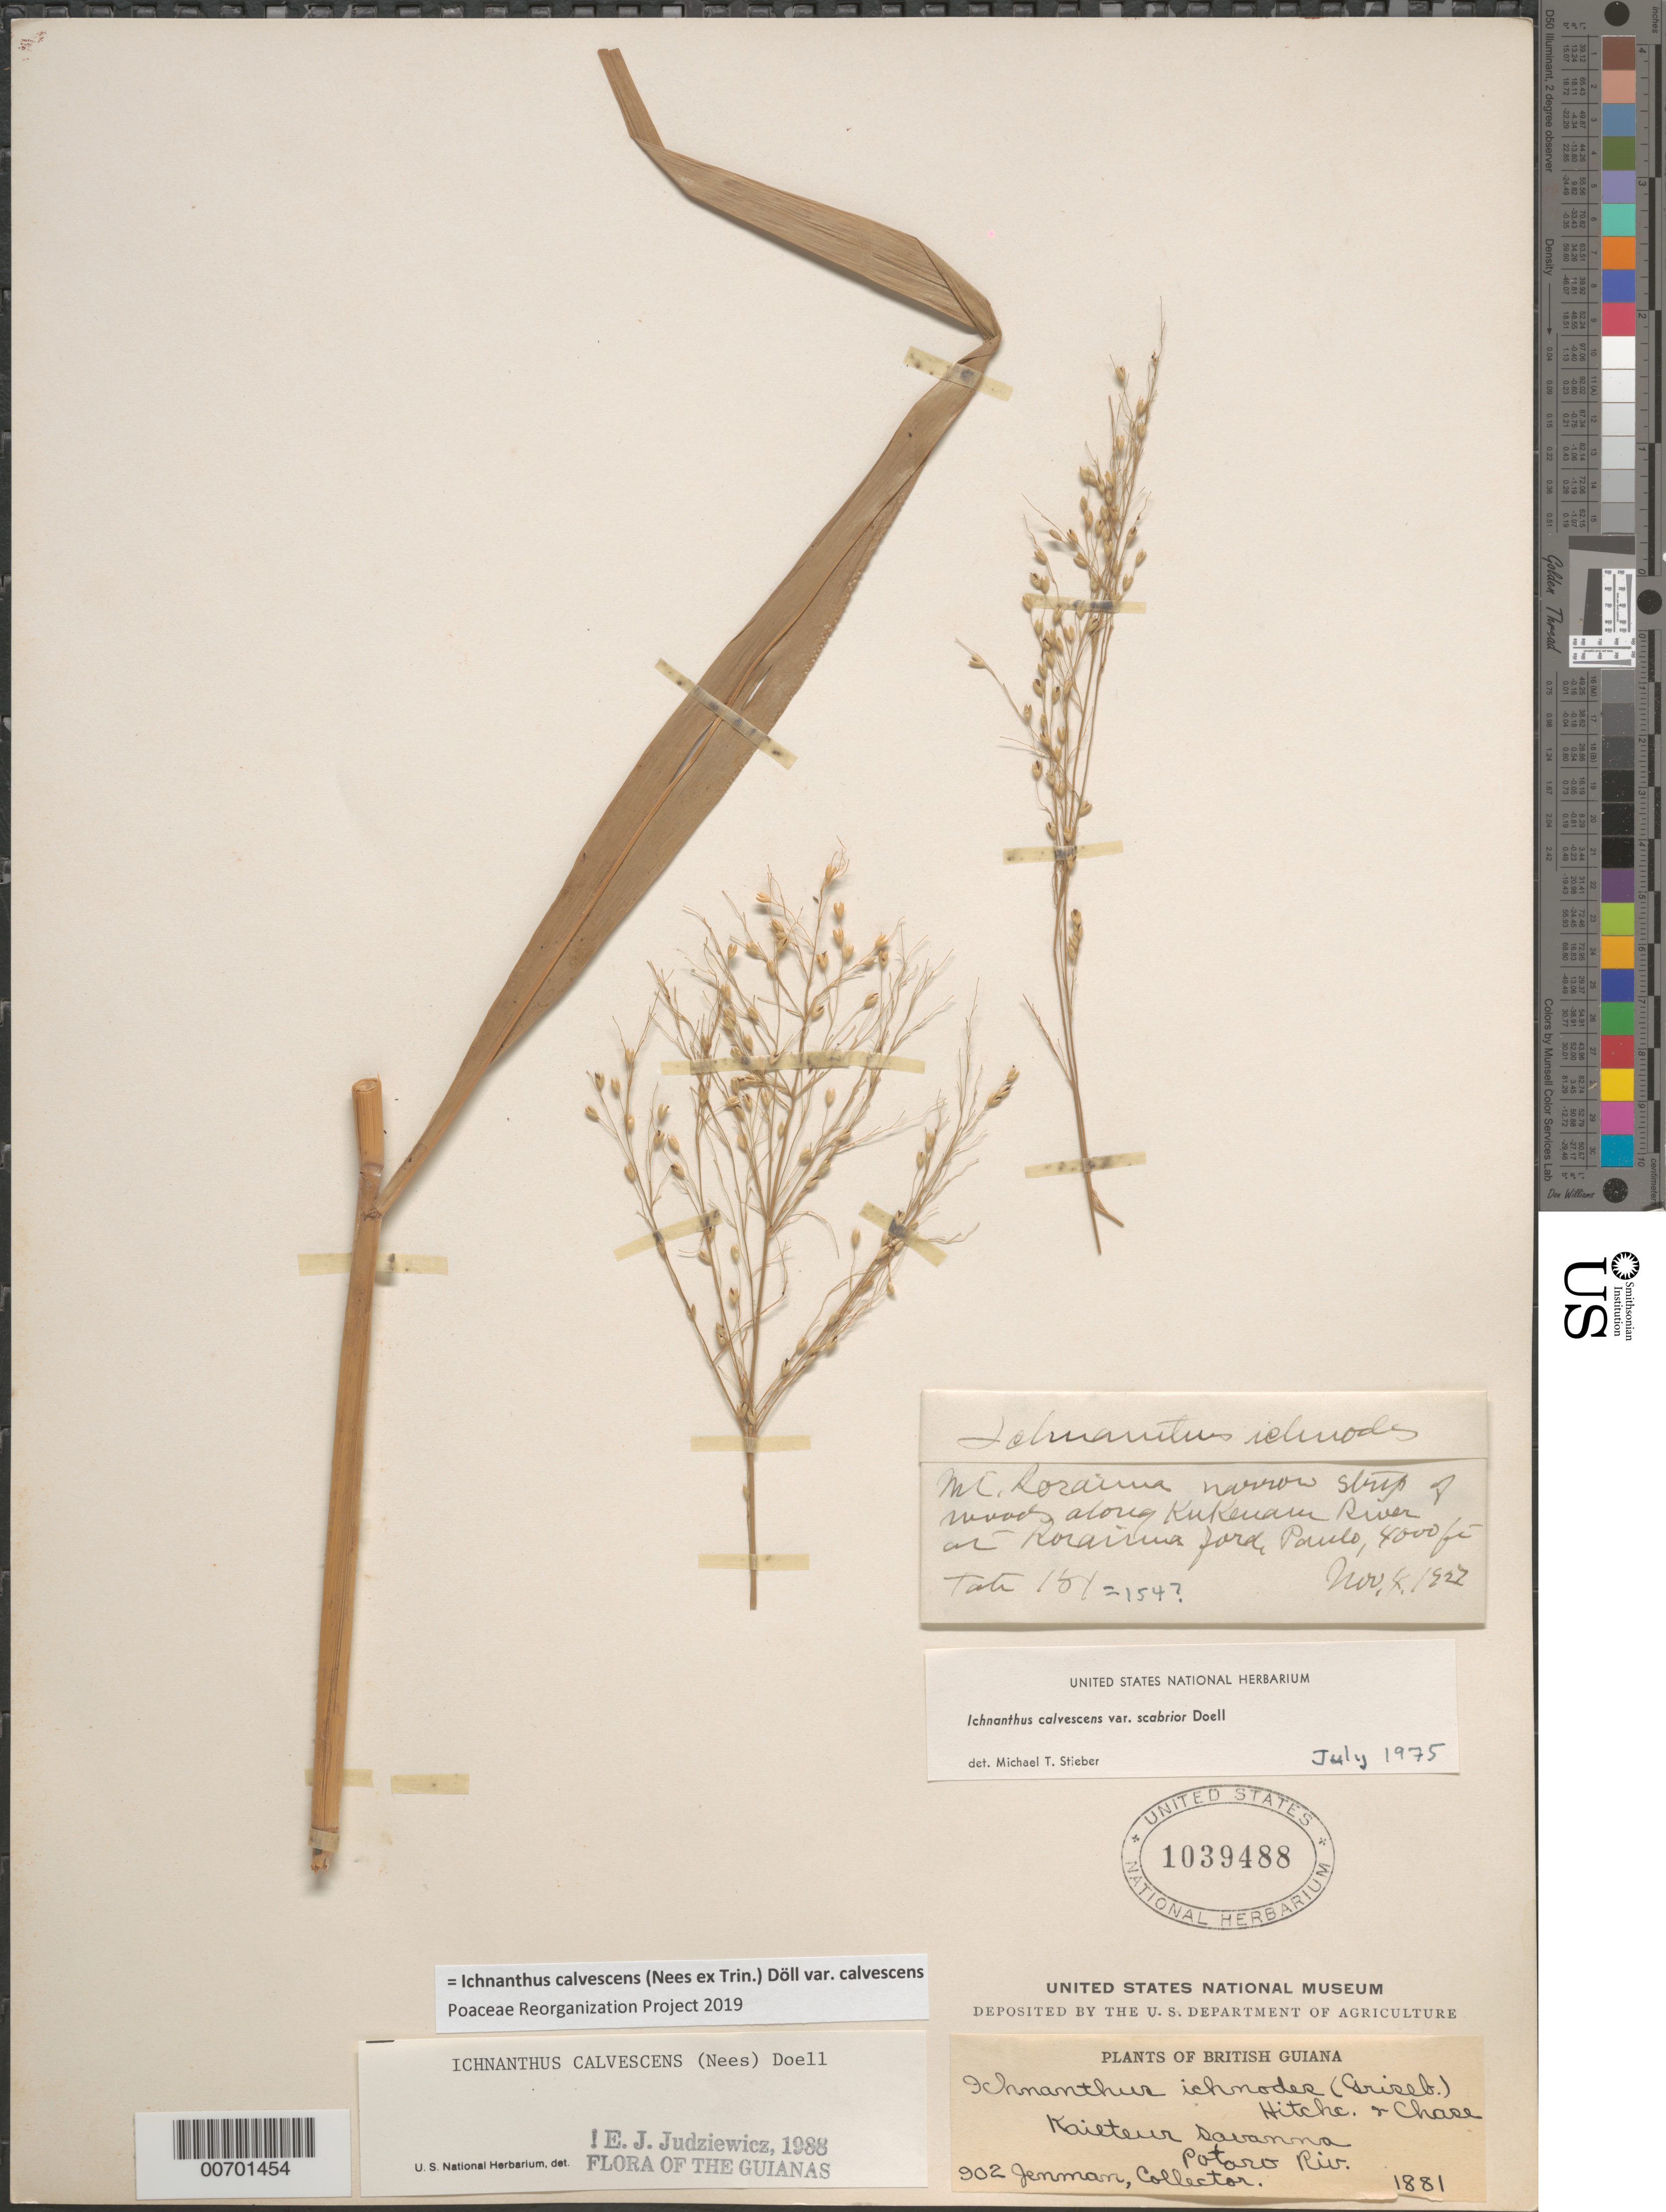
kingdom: Plantae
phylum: Tracheophyta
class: Liliopsida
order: Poales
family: Poaceae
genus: Ichnanthus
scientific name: Ichnanthus calvescens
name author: (Nees ex Trin.) Döll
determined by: Judziewicz, E. J.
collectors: G. S. Jenman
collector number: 902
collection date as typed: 1881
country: Guyana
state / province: Potaro-Siparuni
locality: Potaro River, below the Kaieteur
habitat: Savanna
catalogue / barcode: US 1039488